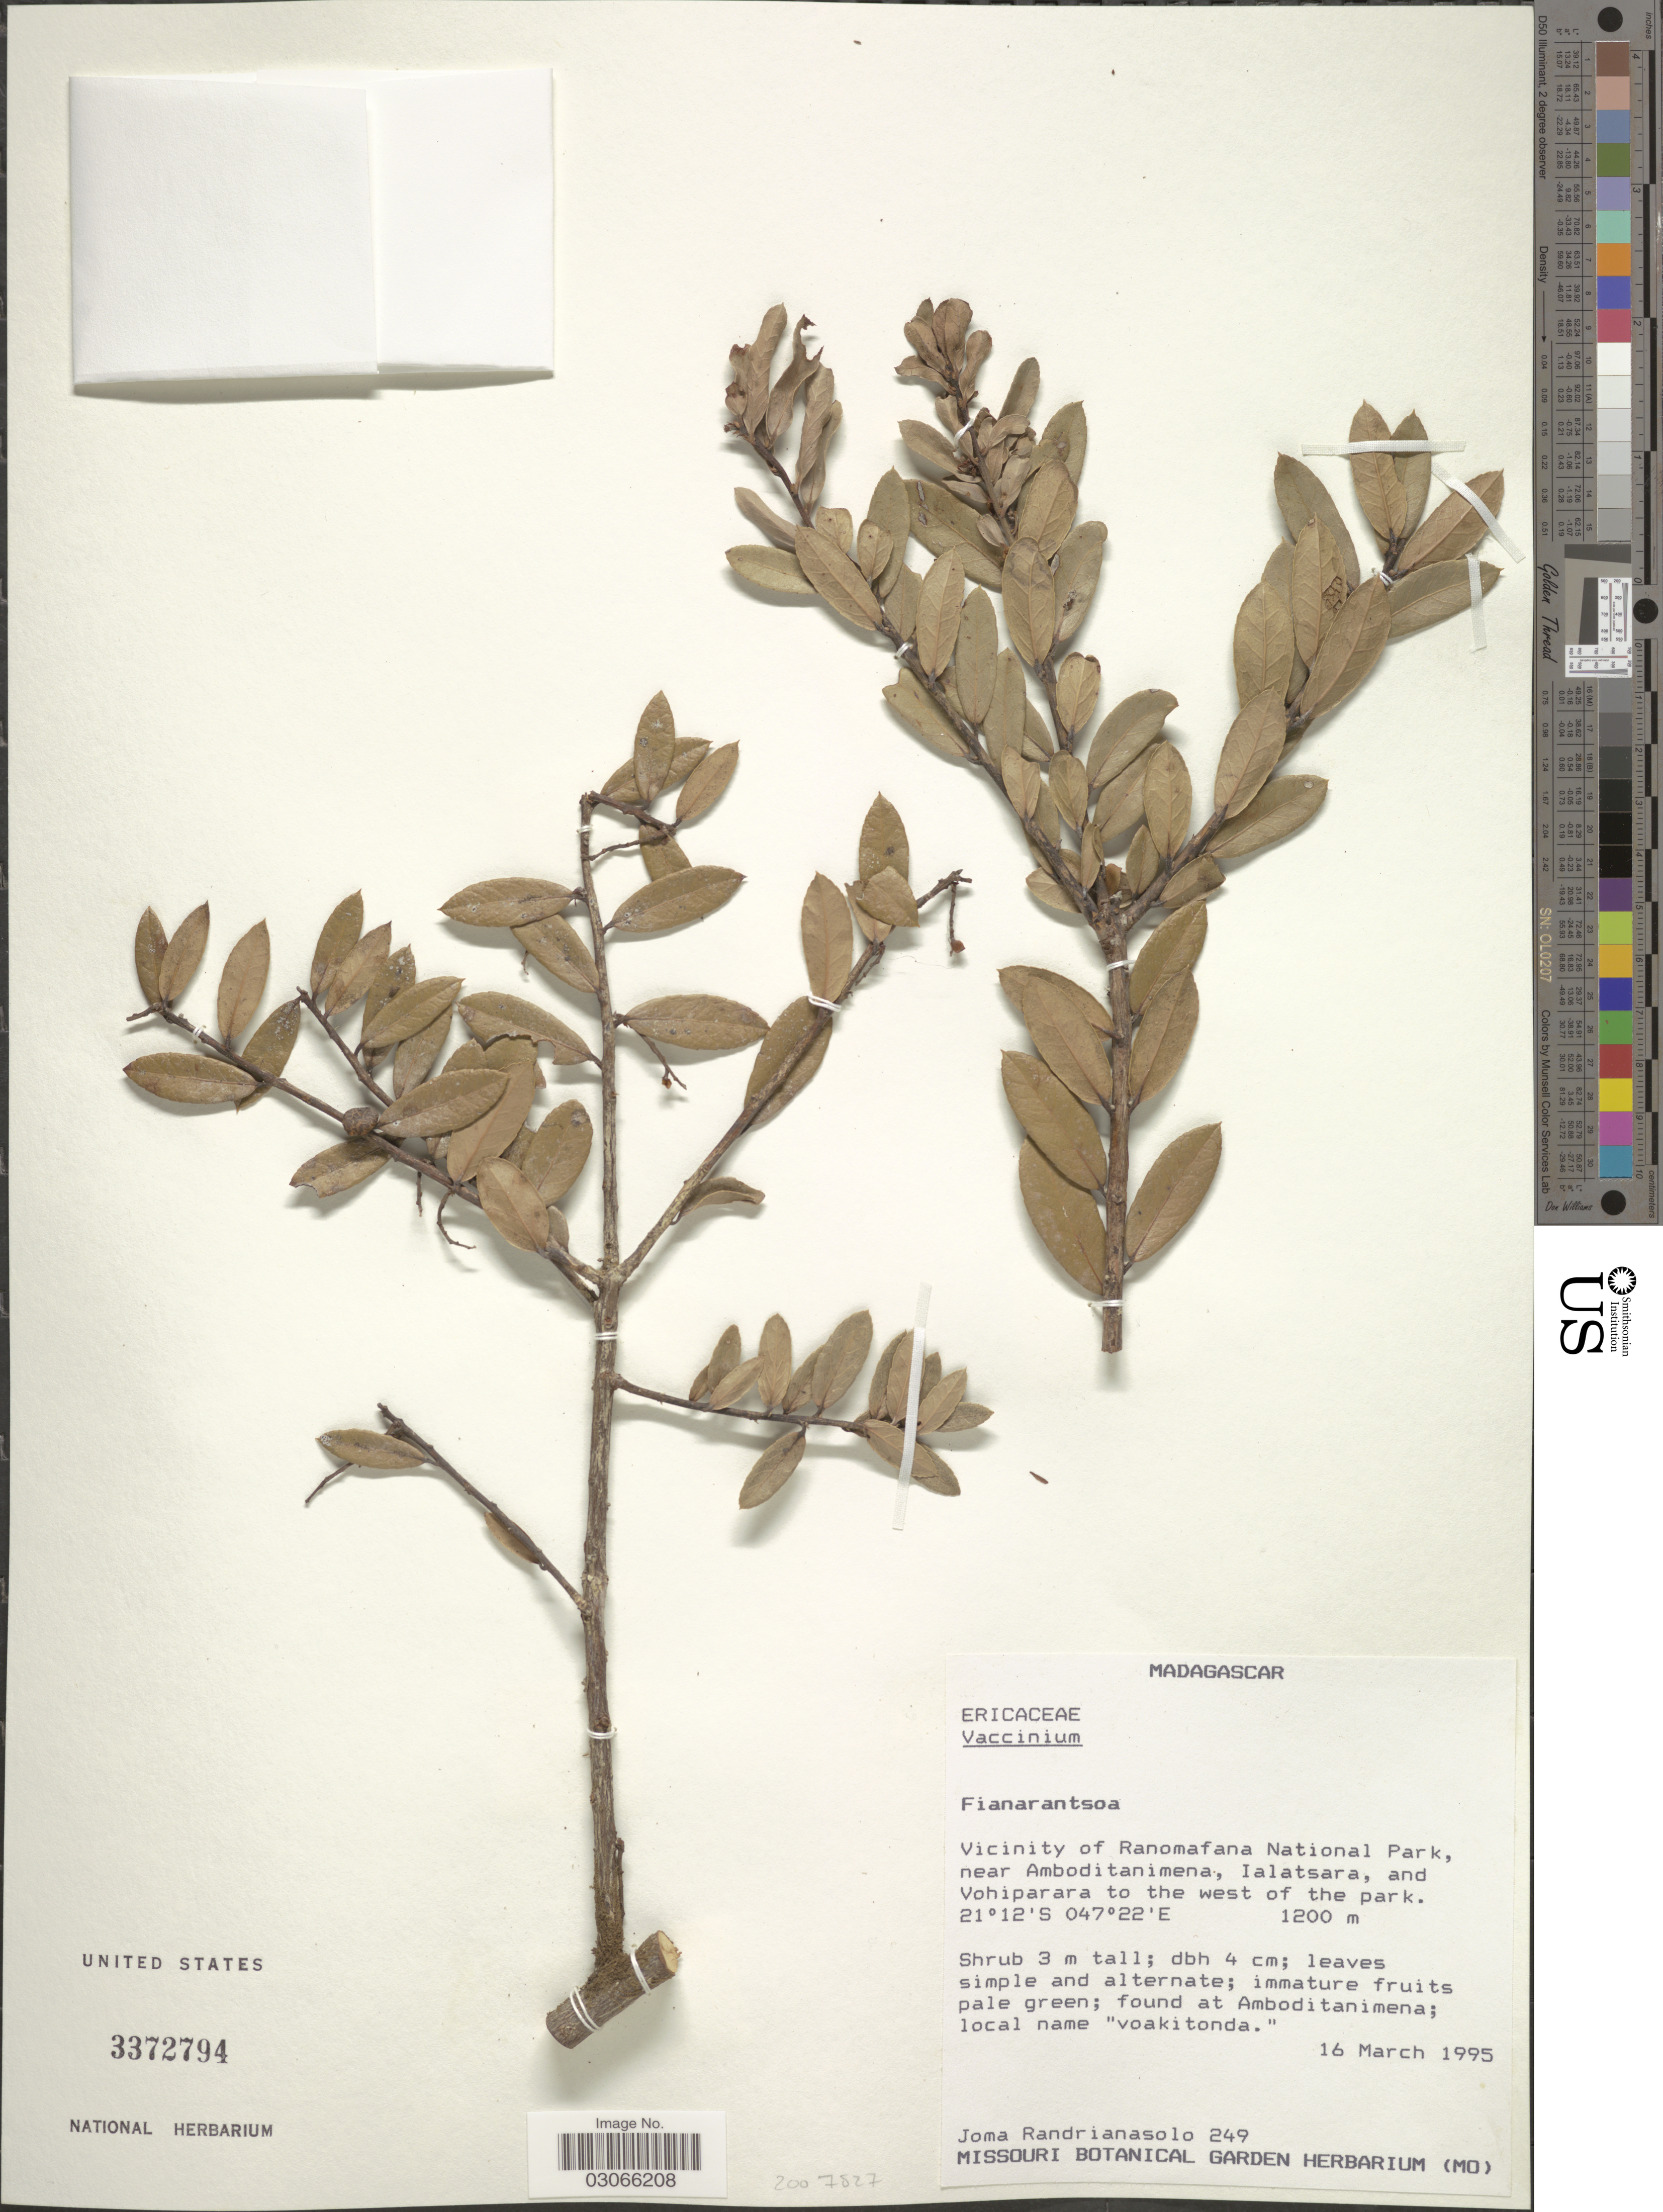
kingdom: Plantae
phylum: Tracheophyta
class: Magnoliopsida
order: Ericales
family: Ericaceae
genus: Vaccinium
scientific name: Vaccinium sp.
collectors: J. Randrianasolo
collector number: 249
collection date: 1995-03-16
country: Madagascar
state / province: Haute Matsiatra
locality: Vicinity of Ranomafana National Park, near Amboditanimena, Ialatsara, and Vohiparara to the west of the park.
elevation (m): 1200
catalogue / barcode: US 3372794